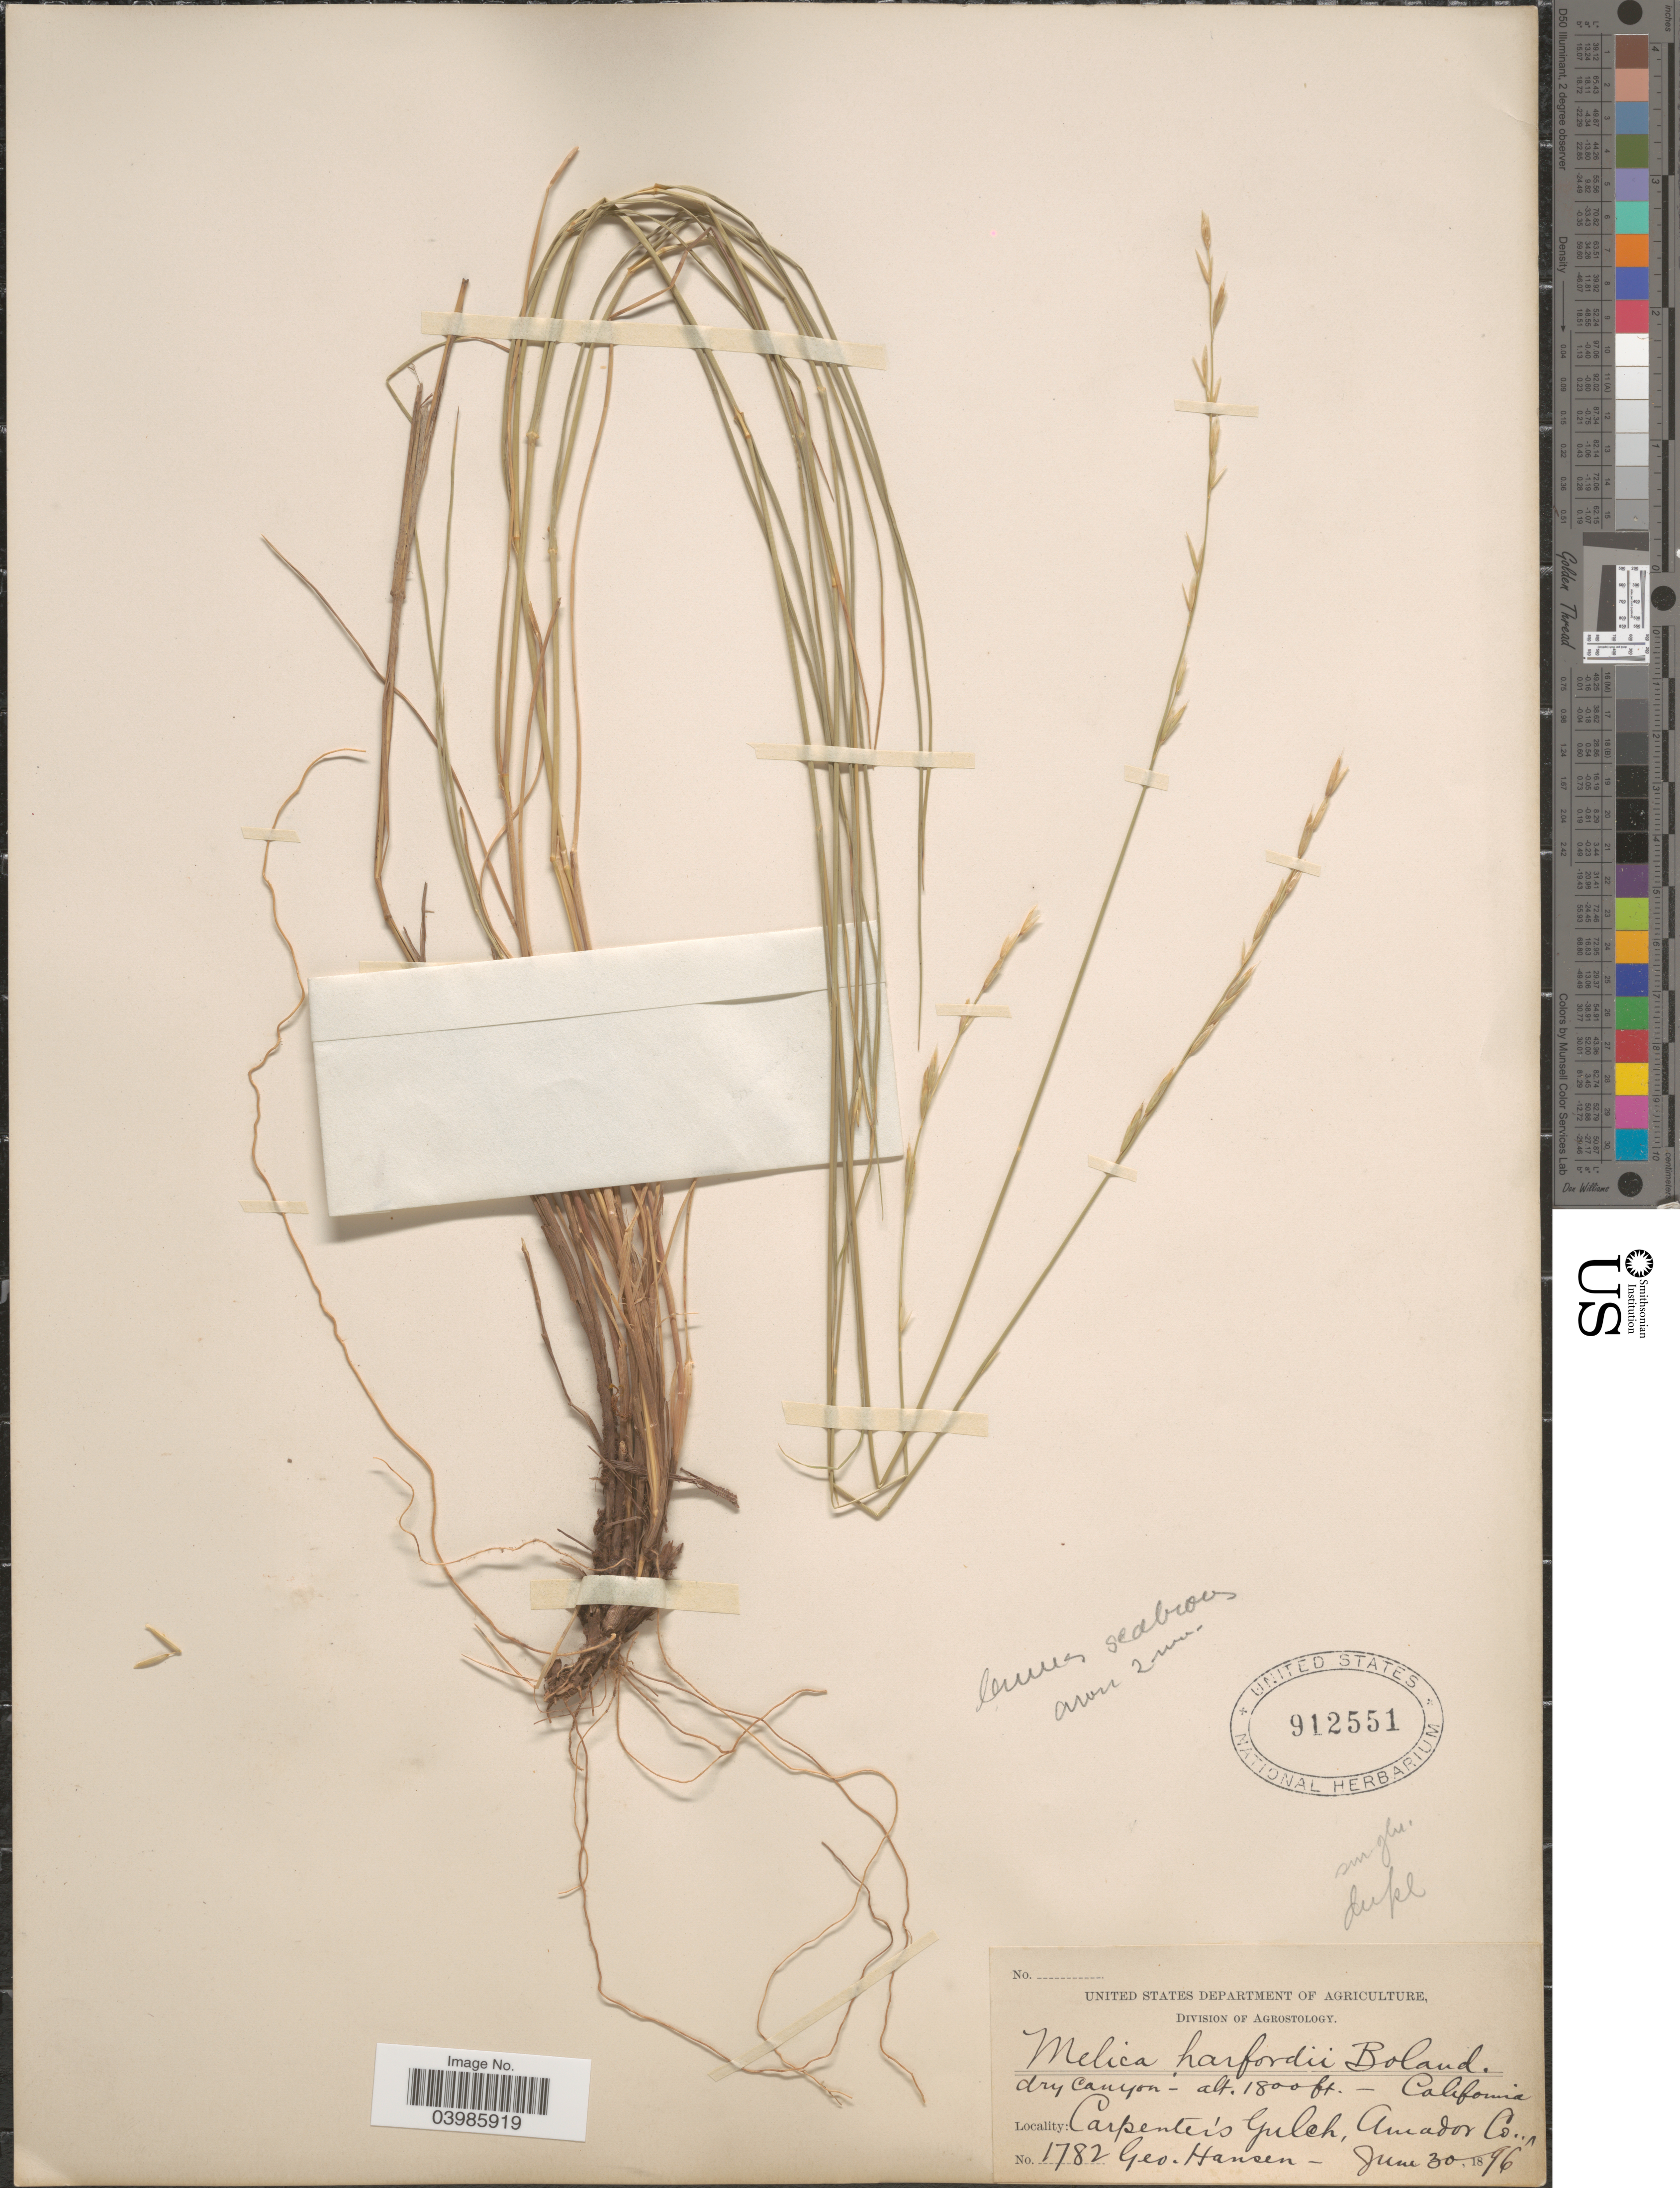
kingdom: Plantae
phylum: Tracheophyta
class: Liliopsida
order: Poales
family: Poaceae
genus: Melica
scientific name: Melica harfordii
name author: Bol.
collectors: G. Hansen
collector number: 1782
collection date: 1896-06-30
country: United States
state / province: California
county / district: Amador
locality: Dry canyon. Carpenter's Gulch, Amador Co.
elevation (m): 549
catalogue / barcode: US 912551